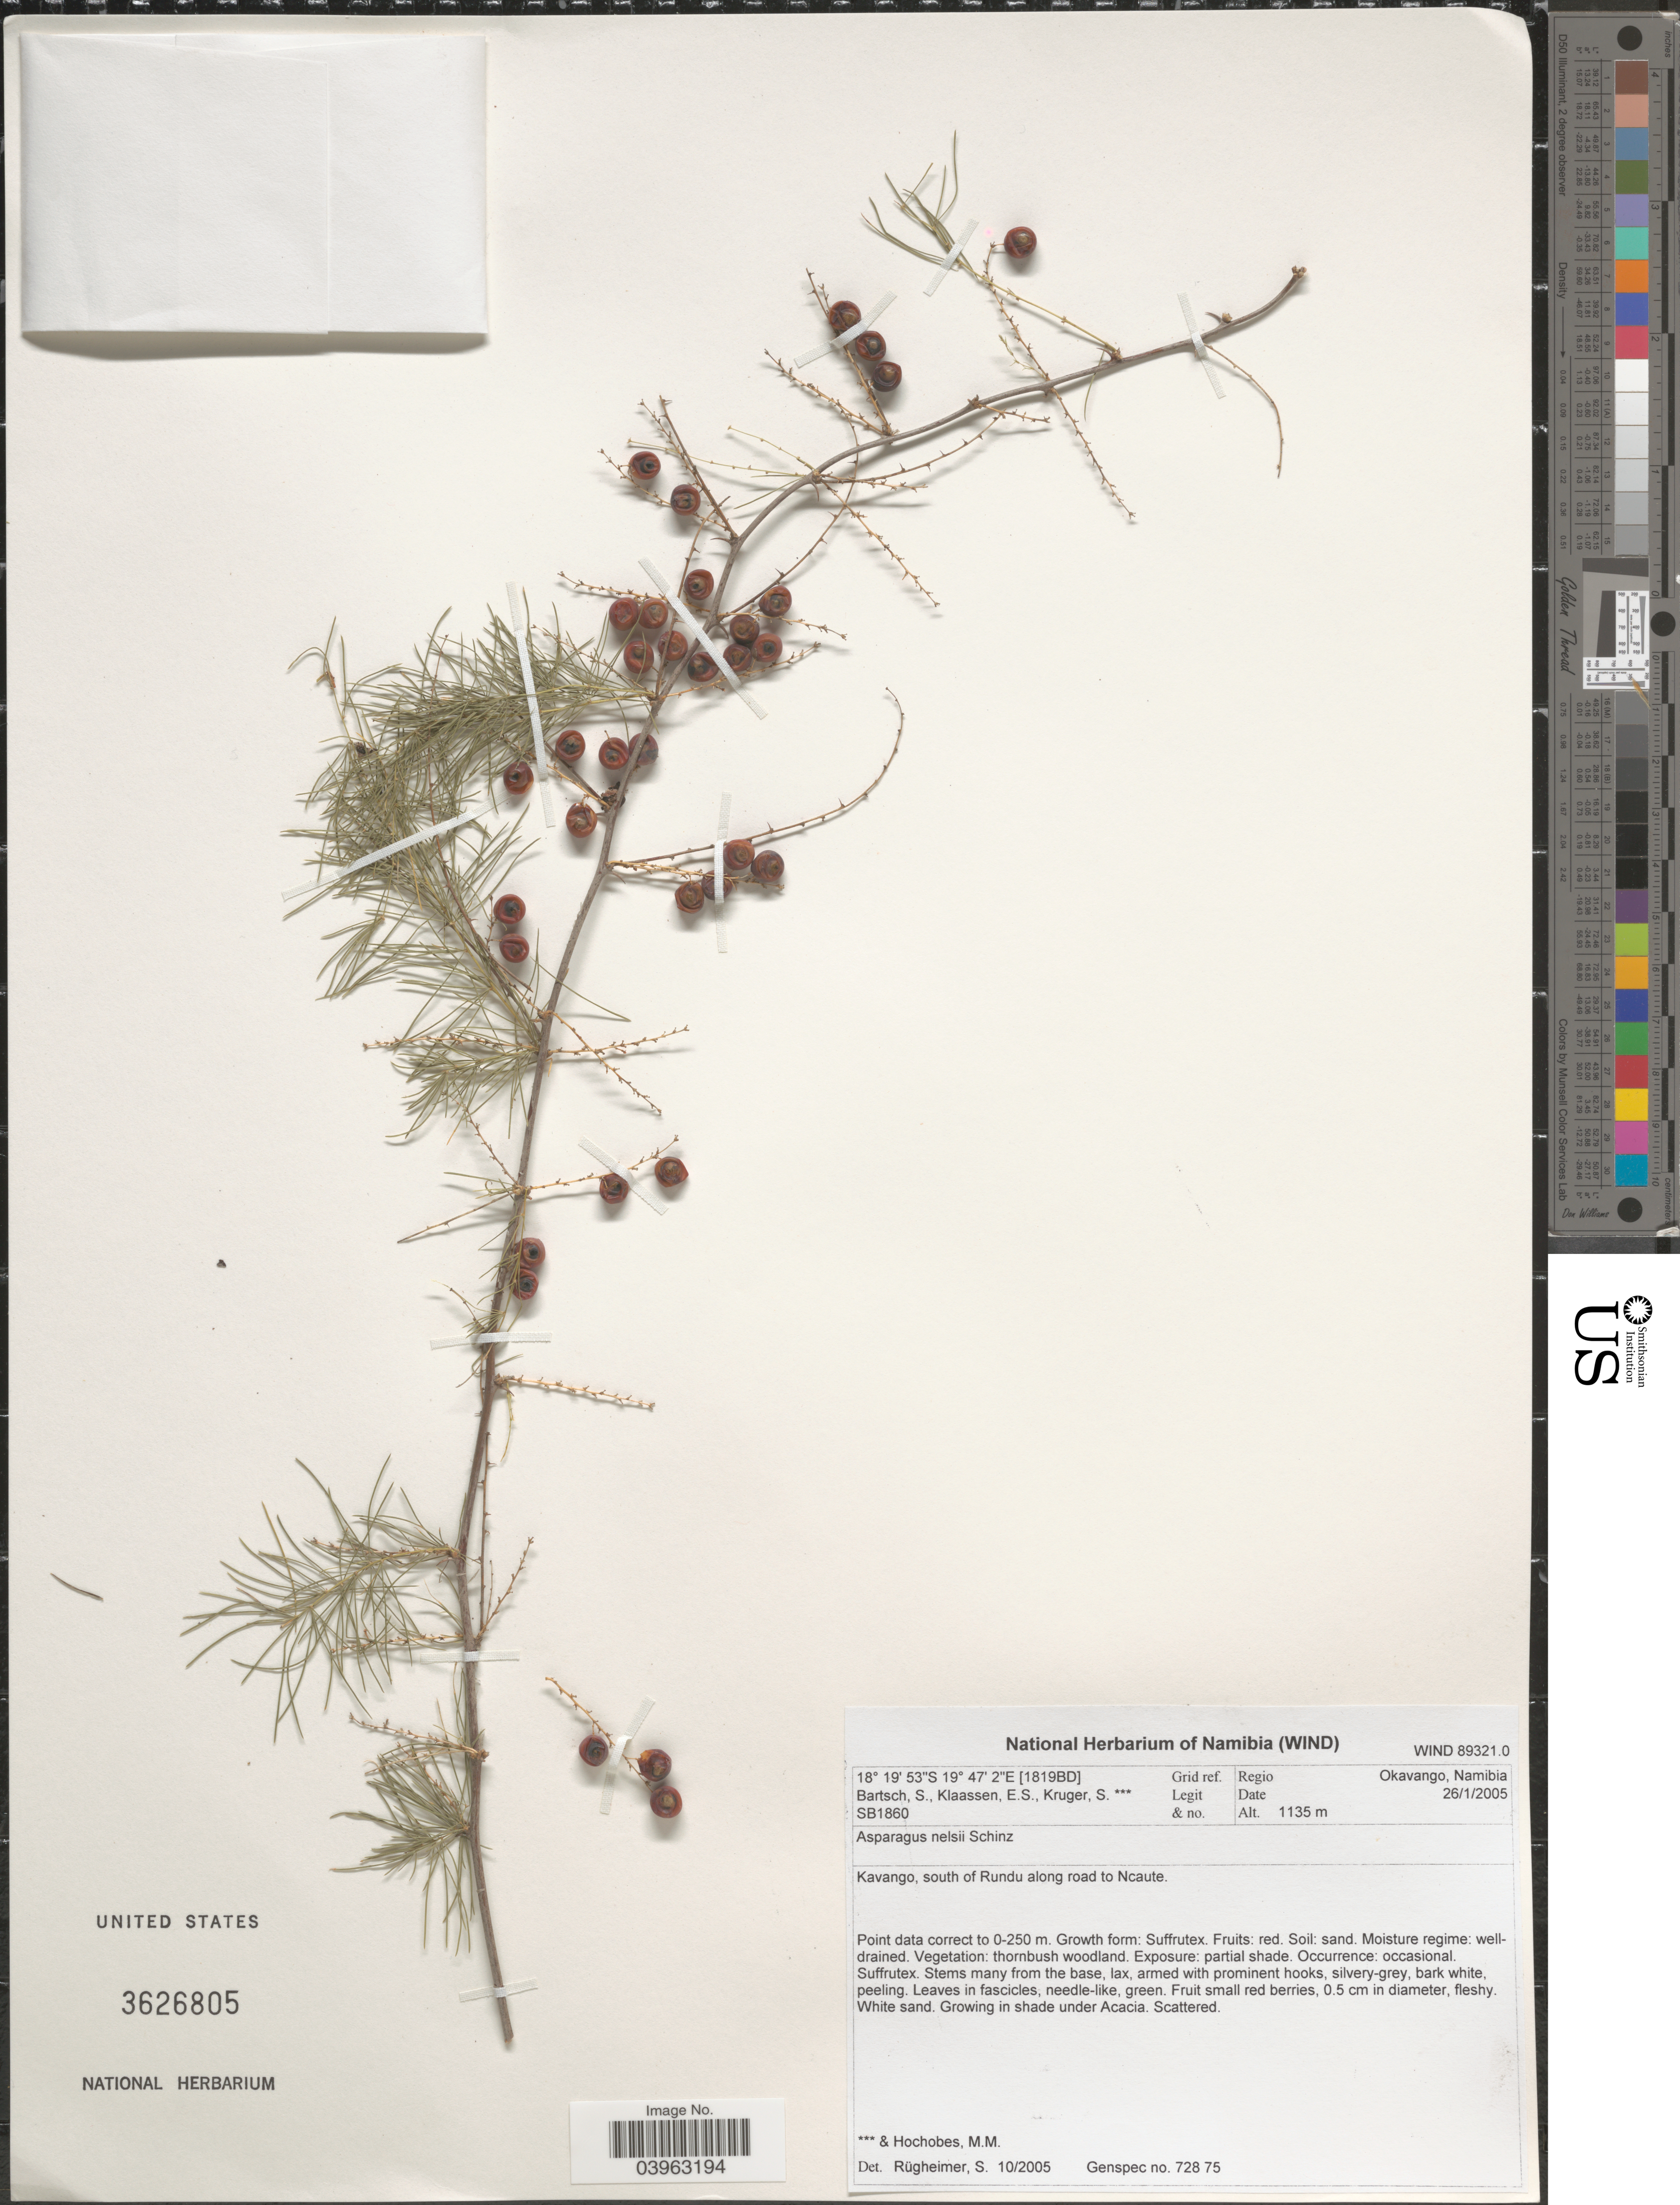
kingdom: Plantae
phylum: Tracheophyta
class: Liliopsida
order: Asparagales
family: Asparagaceae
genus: Asparagus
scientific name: Asparagus nelsii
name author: Schinz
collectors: S. Bartsch, E. S. Klaassen & S. Kruger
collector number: SB1860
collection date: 2005-01-26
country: Namibia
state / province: Kavango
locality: Grid ref. [1819BD]. Regio Okavango. Kavango, south of Rundu along road to Ncaute.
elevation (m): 1135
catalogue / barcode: US 3626805